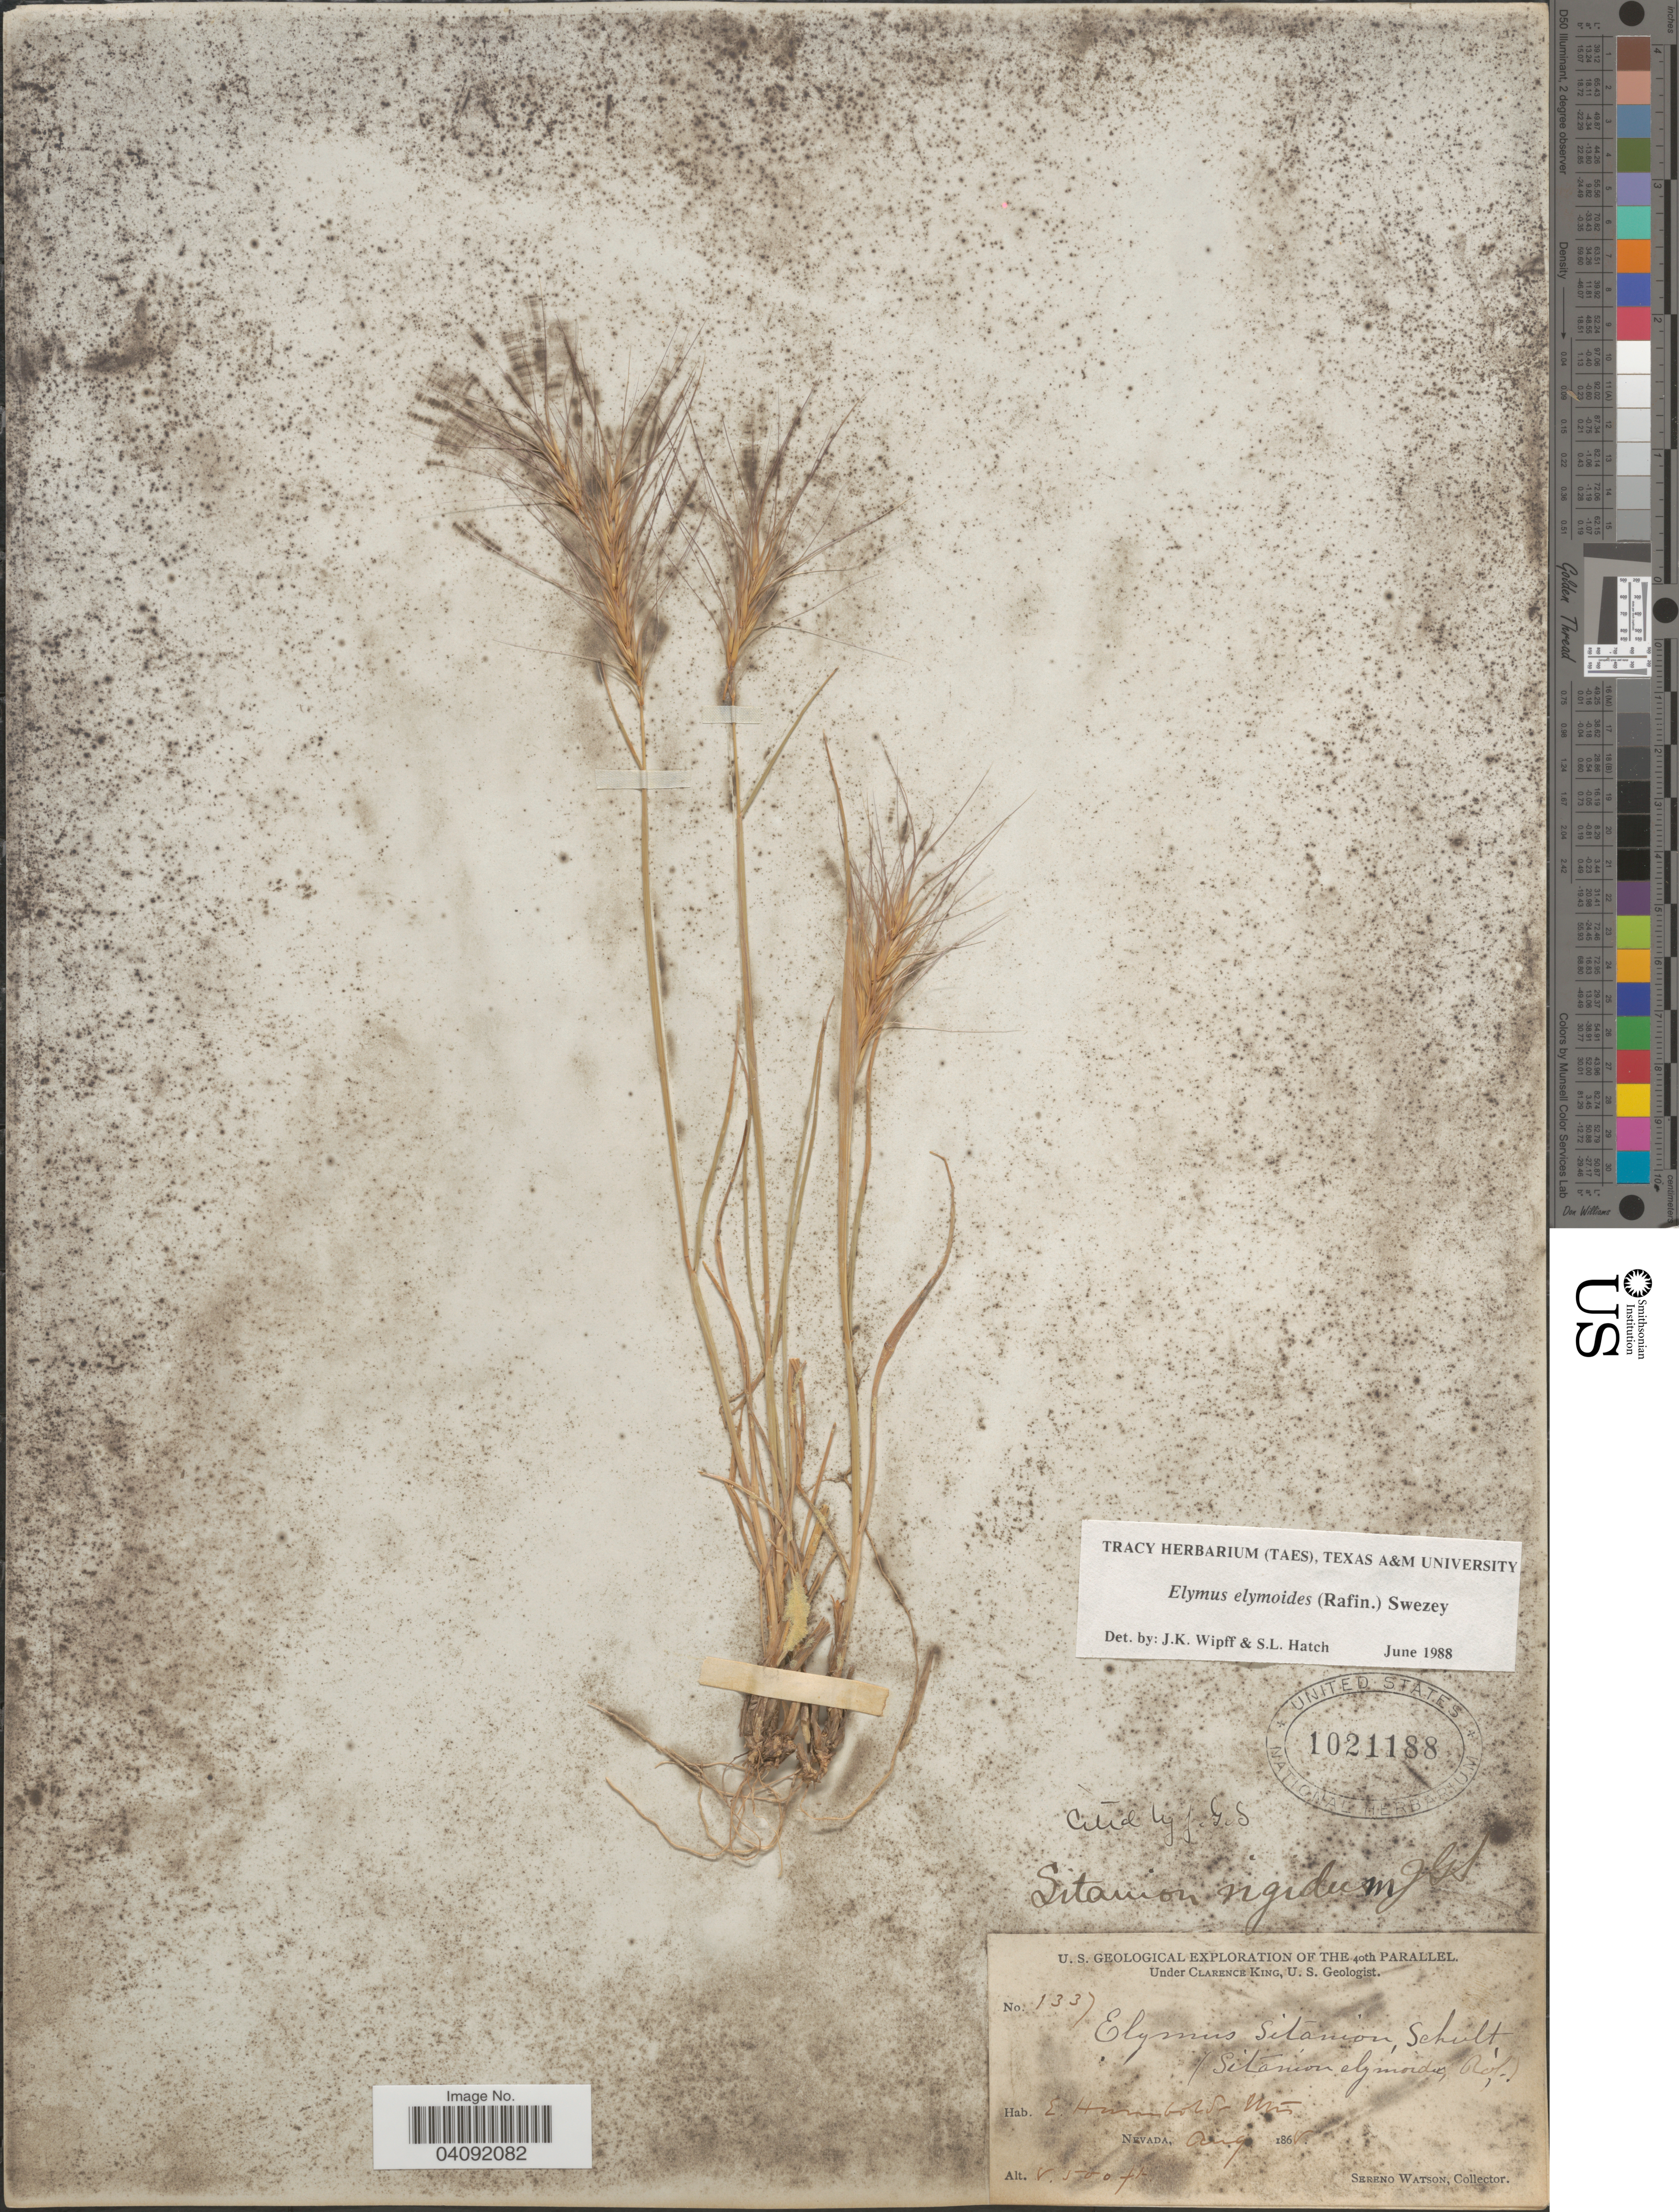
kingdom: Plantae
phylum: Tracheophyta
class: Liliopsida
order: Poales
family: Poaceae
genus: Elymus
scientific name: Elymus elymoides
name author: (Raf.) Swezey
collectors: S. Watson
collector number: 1337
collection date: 1865-08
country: United States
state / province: Nevada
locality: U.S. Geological Exploration of the 40th Parallel. E. Humboldt Mts.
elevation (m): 2591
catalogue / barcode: US 1021188